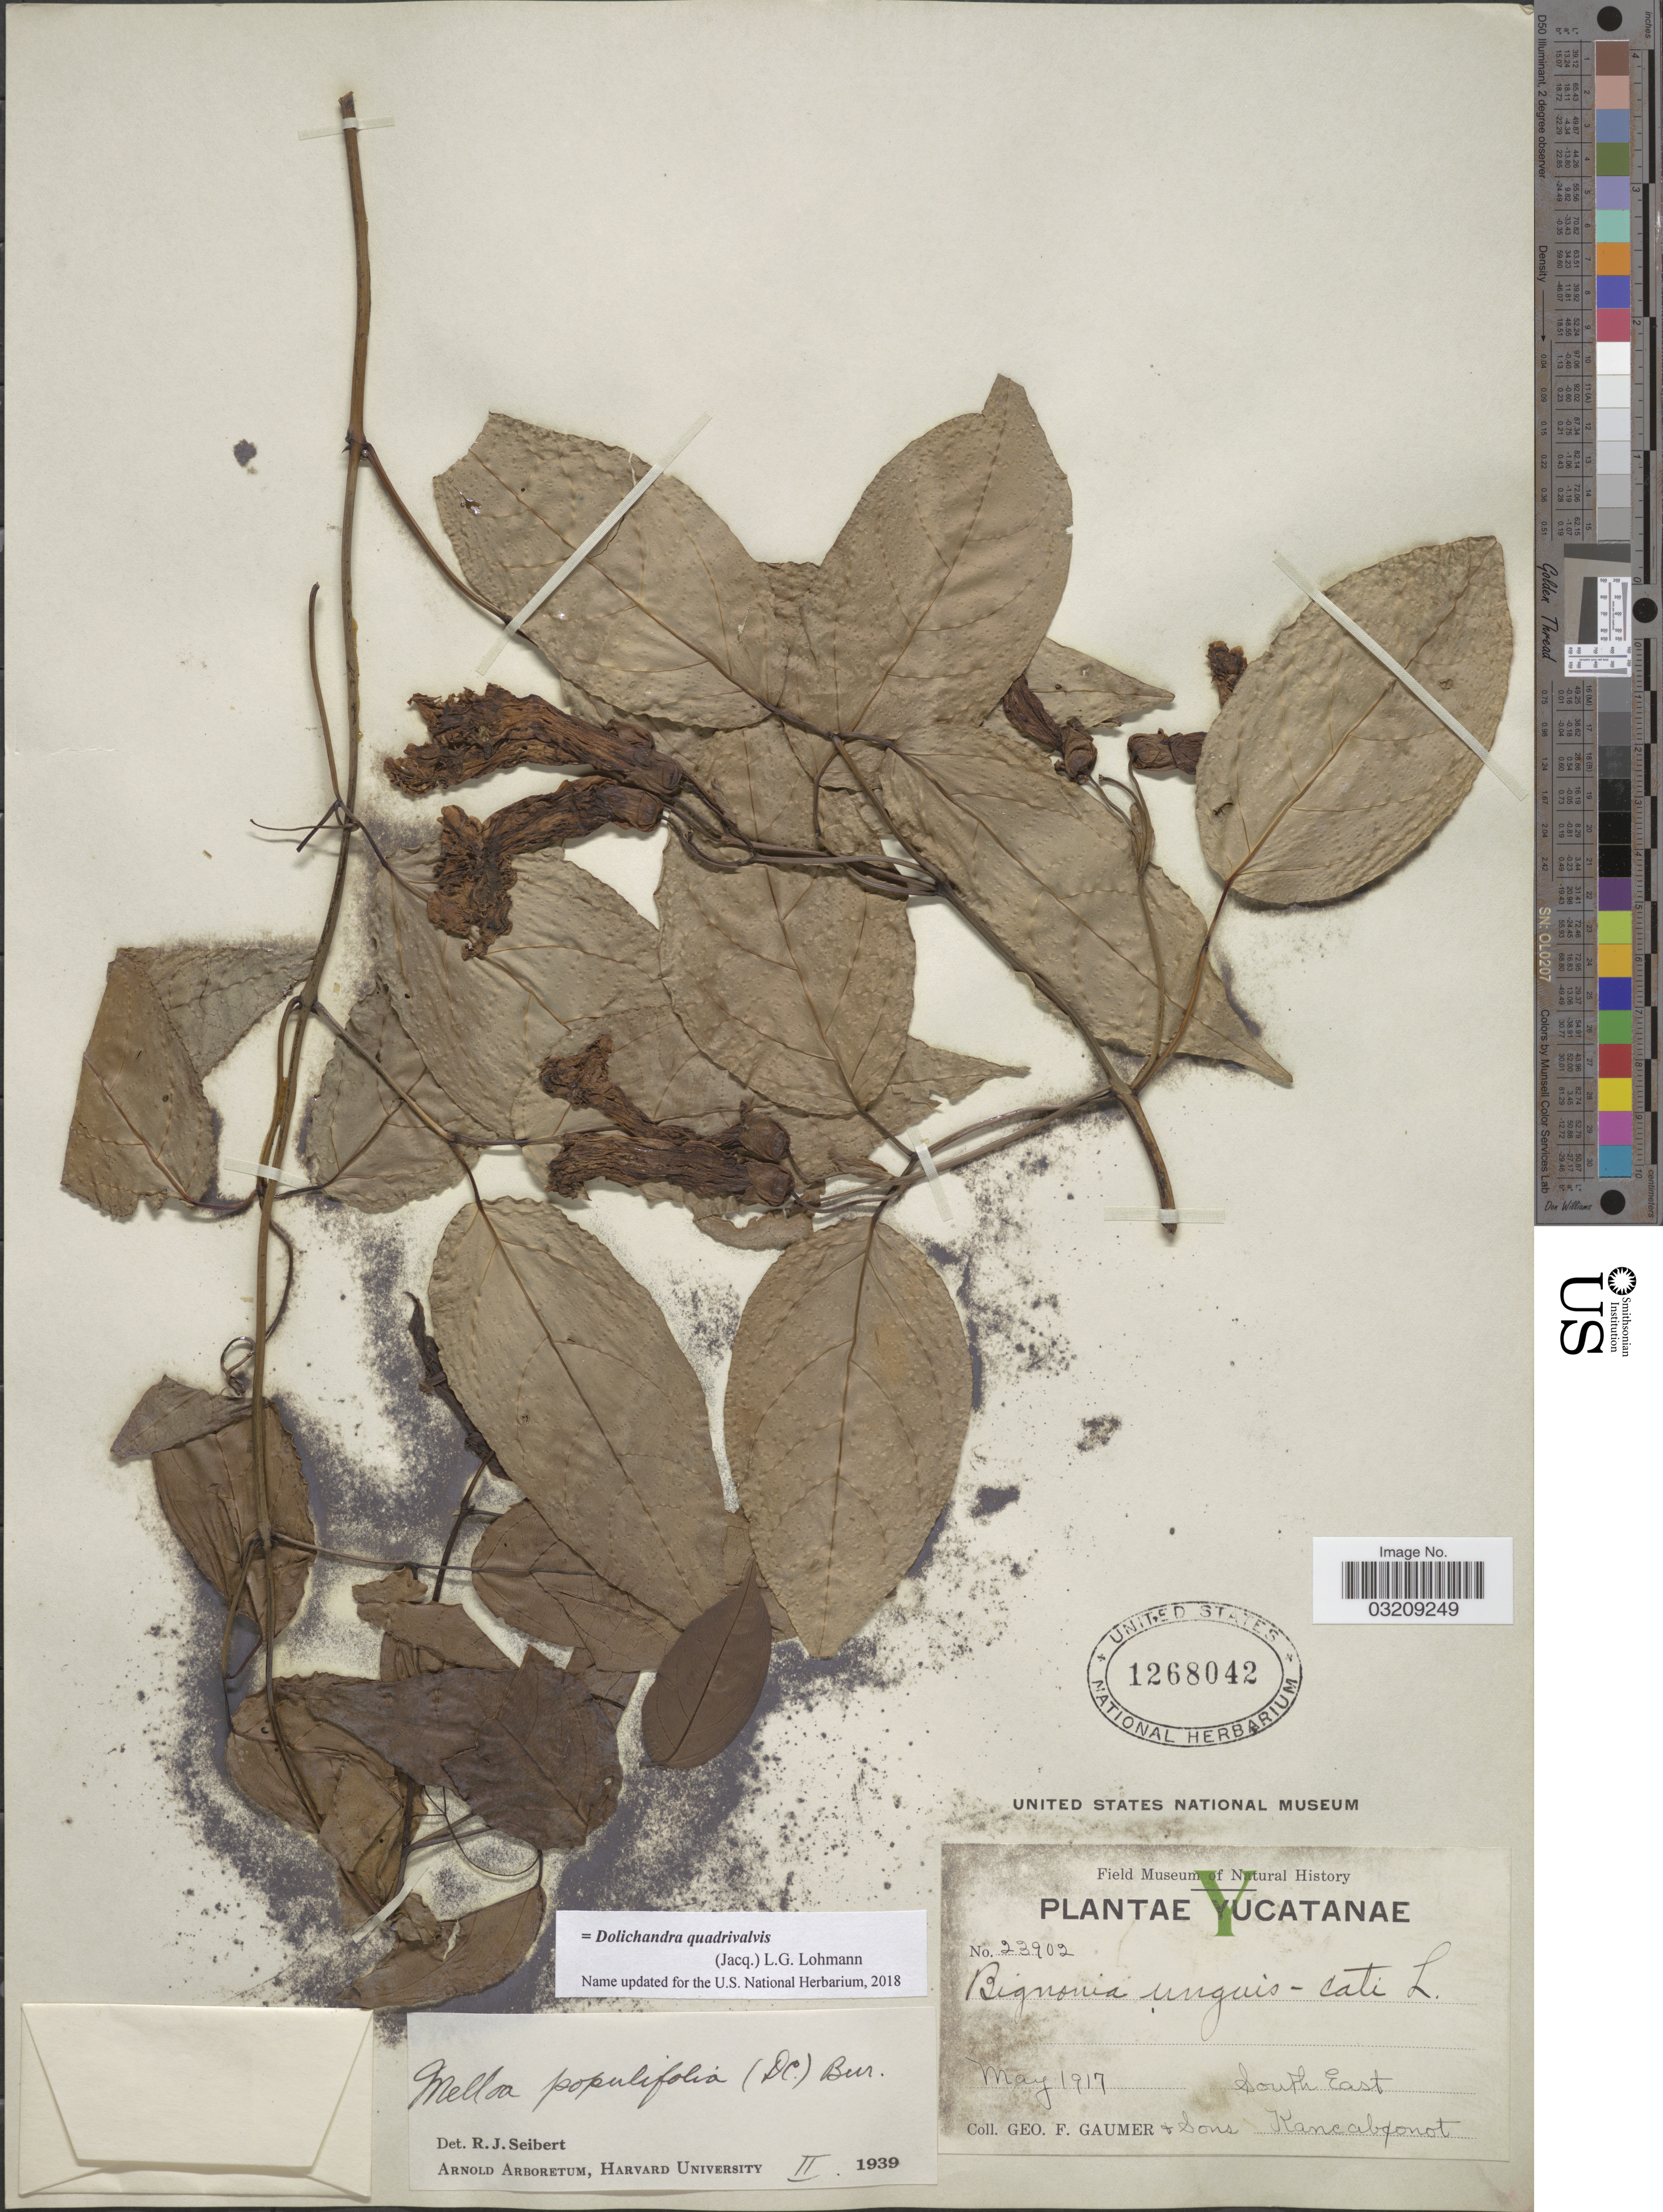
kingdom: Plantae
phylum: Tracheophyta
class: Magnoliopsida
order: Lamiales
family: Bignoniaceae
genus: Dolichandra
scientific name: Dolichandra quadrivalvis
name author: (Jacq.) L.G. Lohmann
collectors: G. F. Gaumer & Sons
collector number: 23902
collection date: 1917-05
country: Mexico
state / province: Yucatán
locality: South East Kancabonot [interpreted].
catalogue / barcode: US 1268042